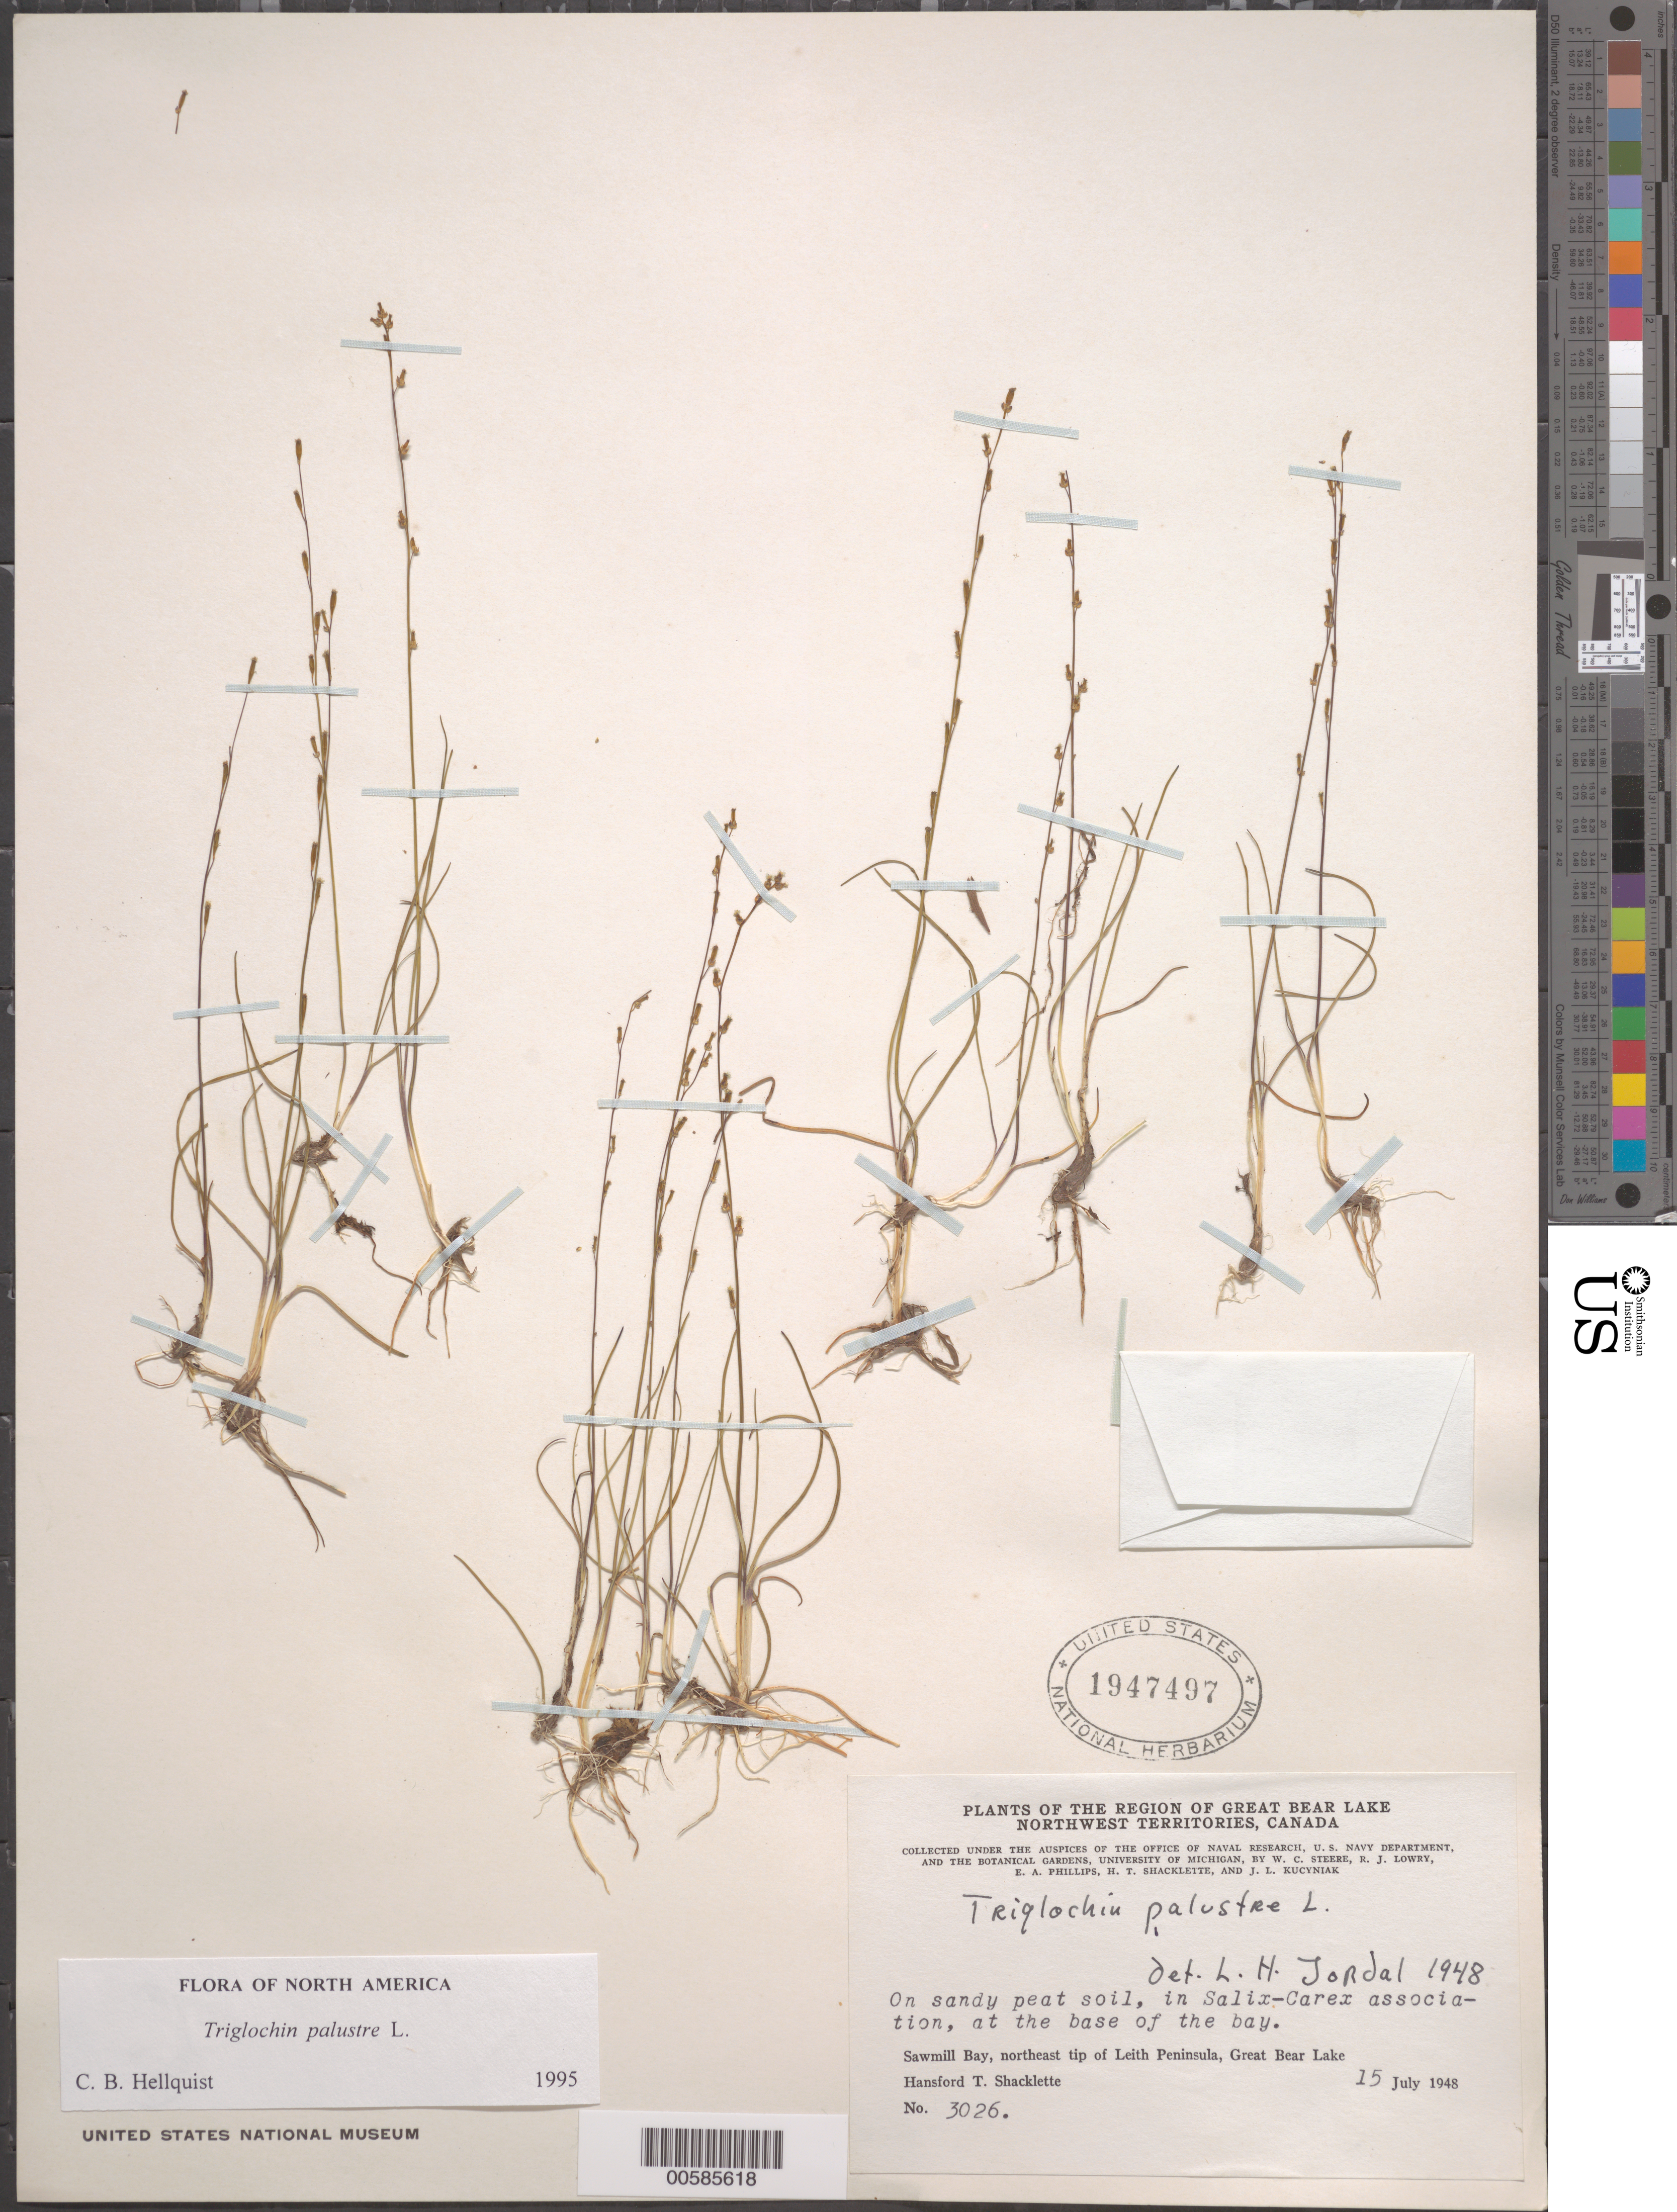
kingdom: Plantae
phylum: Tracheophyta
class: Liliopsida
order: Alismatales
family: Juncaginaceae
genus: Triglochin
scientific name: Triglochin palustris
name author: L.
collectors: H. Shacklette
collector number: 3026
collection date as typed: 15 Jul 1948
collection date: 1948-07-15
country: Canada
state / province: Northwest Territories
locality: Sawmill Bay, NE tip of Leith Peninsula, Great Bear Lake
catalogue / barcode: US 1947497